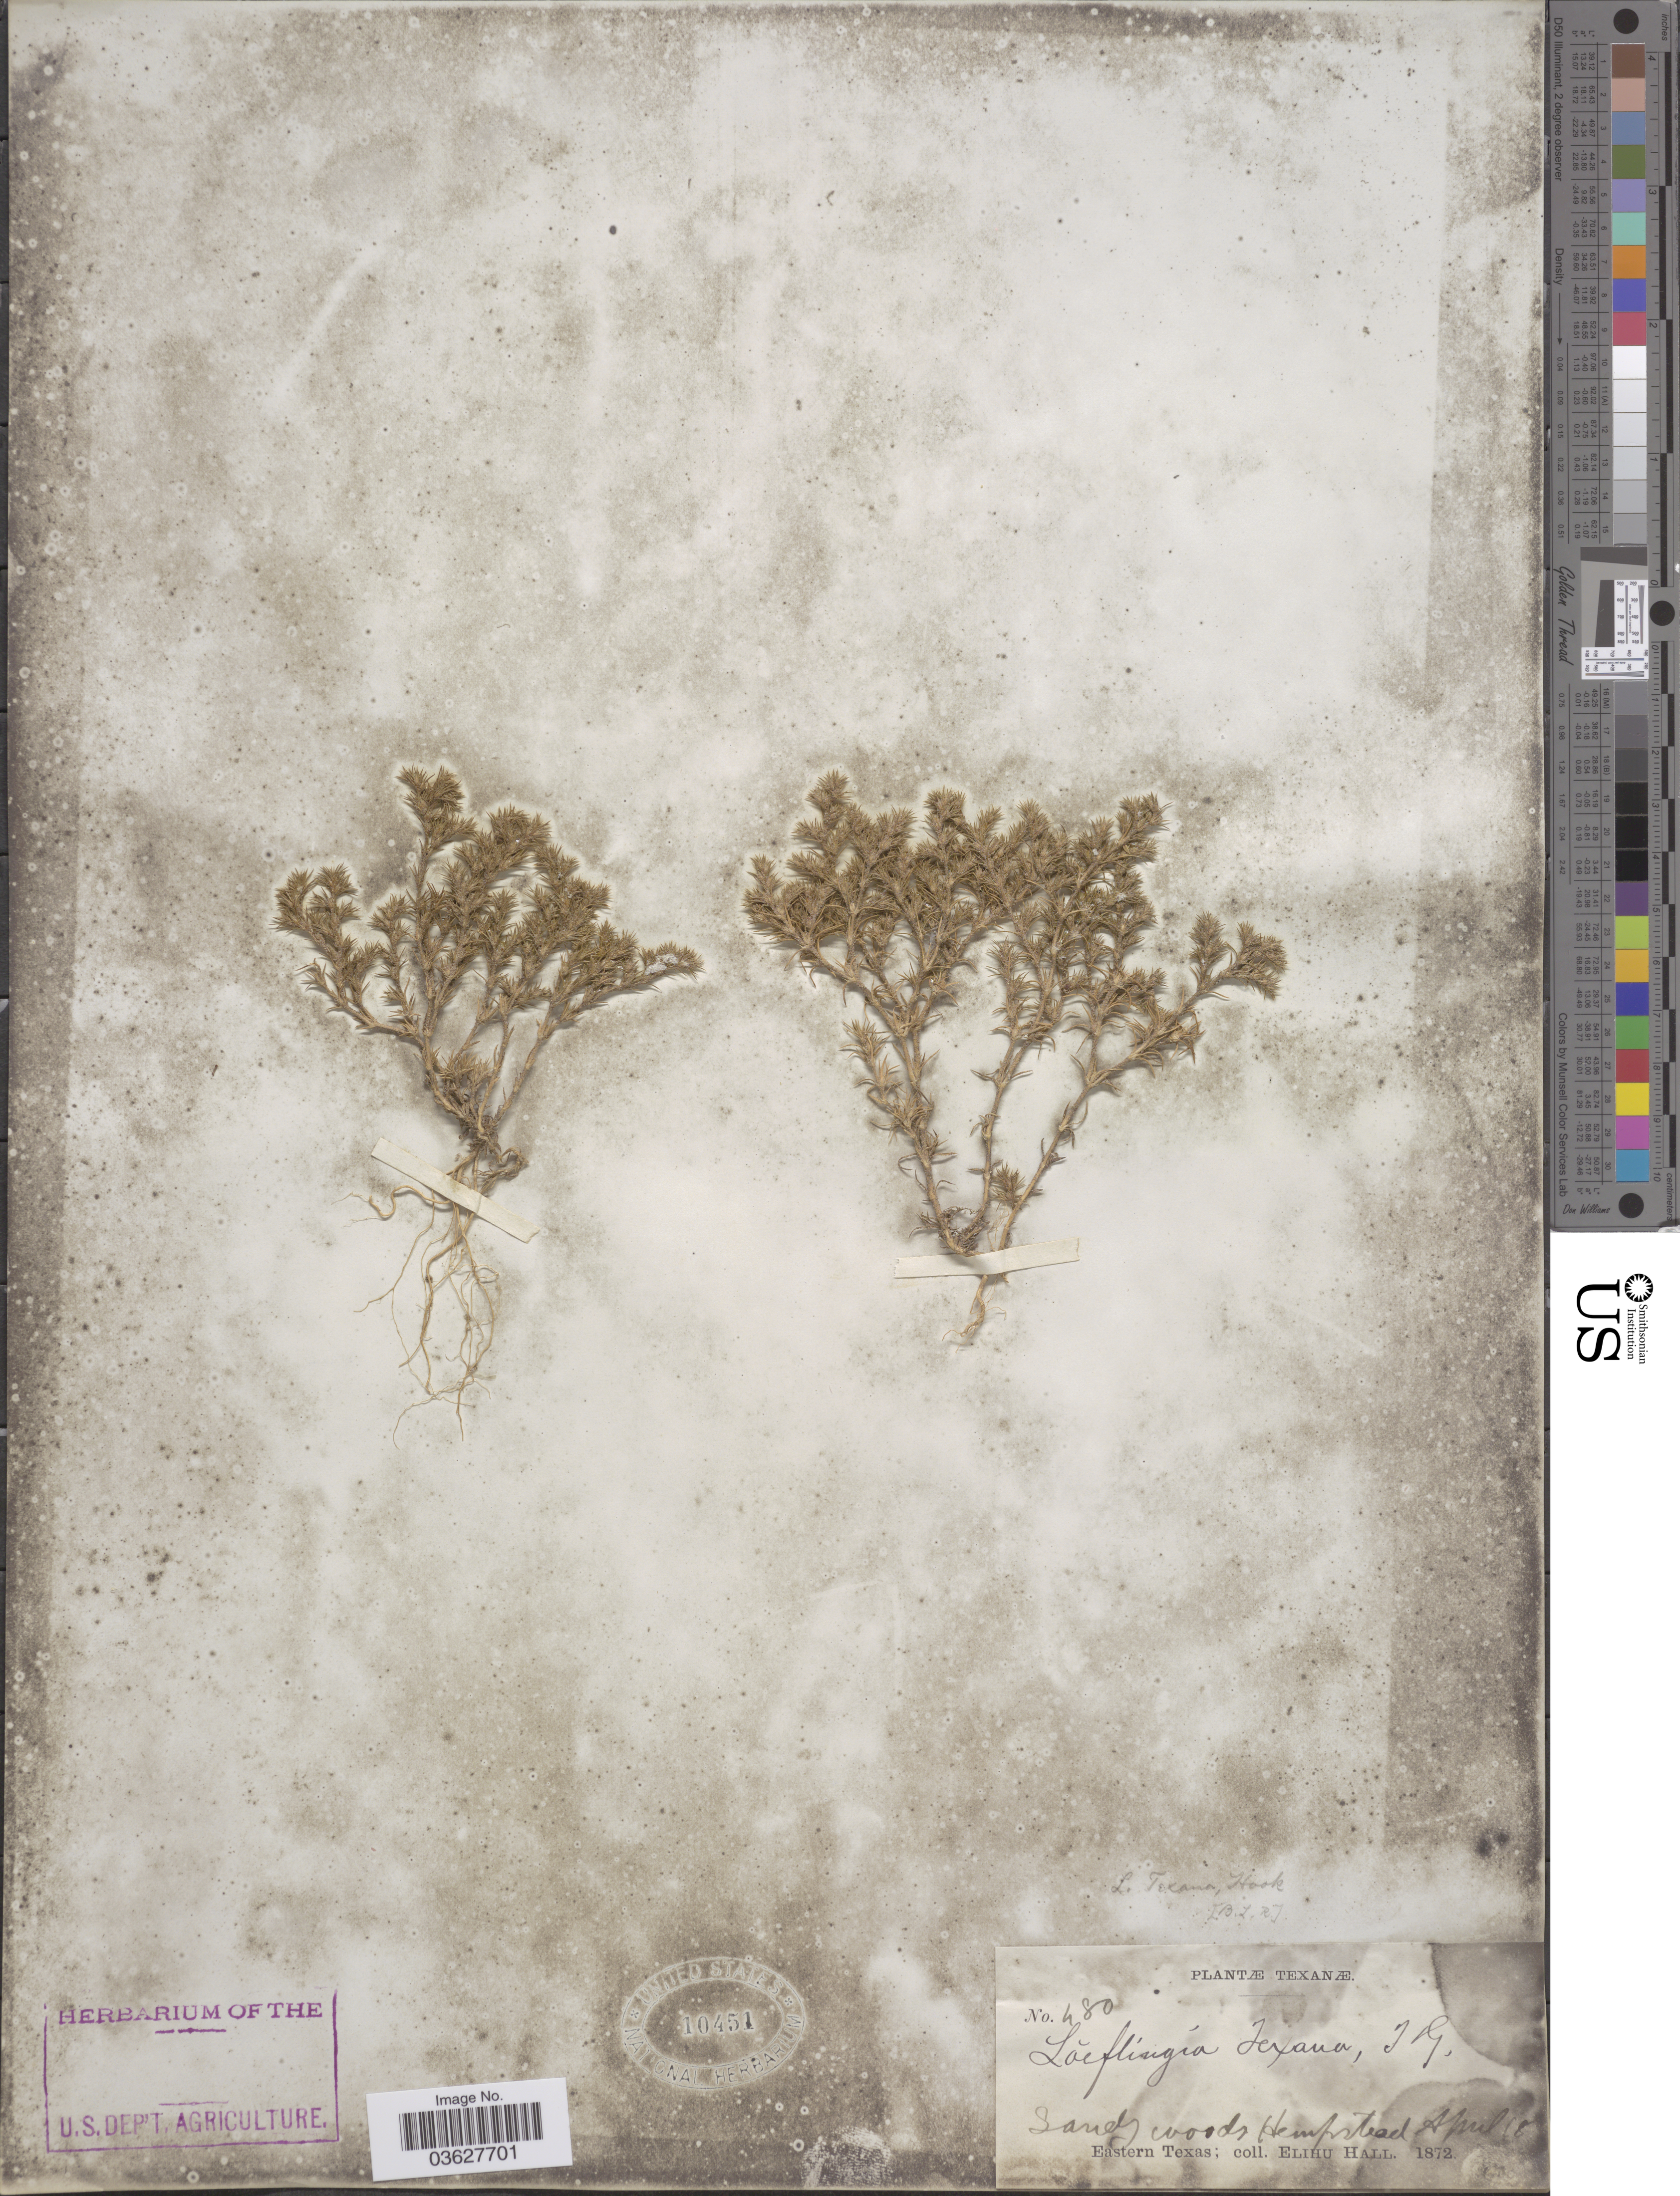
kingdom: Plantae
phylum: Tracheophyta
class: Magnoliopsida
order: Caryophyllales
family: Caryophyllaceae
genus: Loeflingia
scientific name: Loeflingia texana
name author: Hook.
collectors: E. Hall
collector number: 480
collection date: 1872-04-18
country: United States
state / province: Texas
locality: Hempstead. Eastern Texas.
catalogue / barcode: US 10451